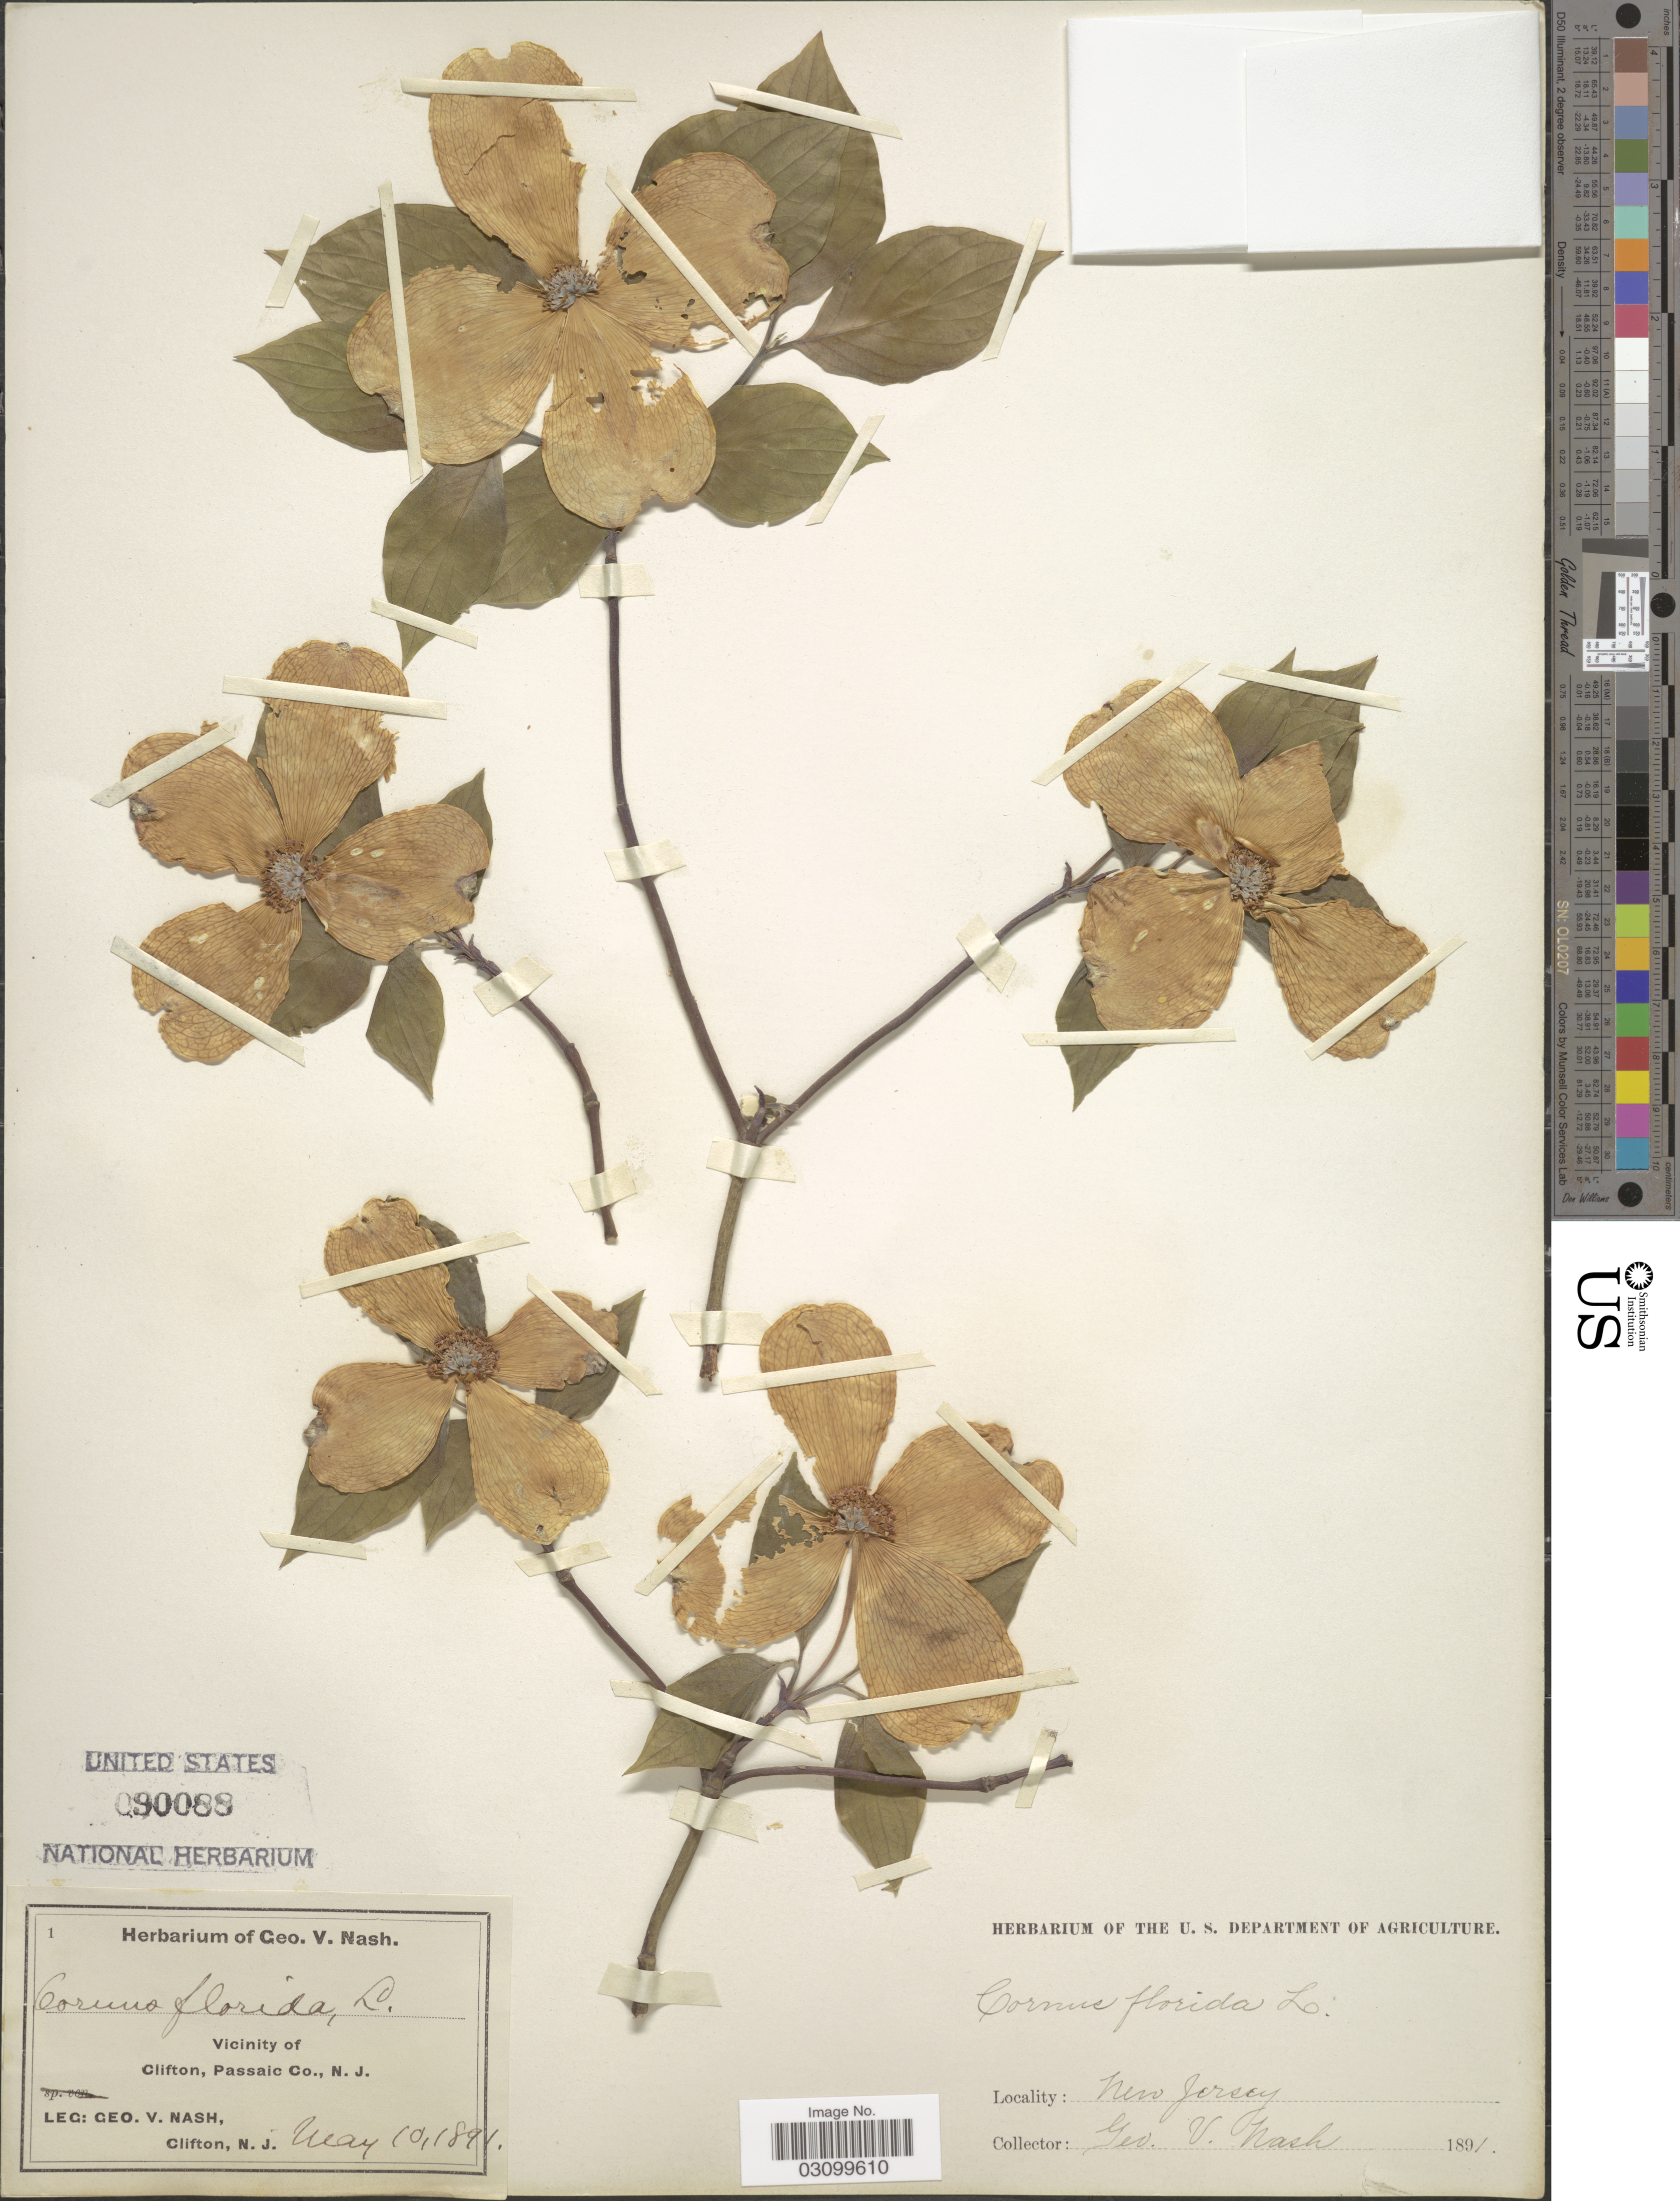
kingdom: Plantae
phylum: Tracheophyta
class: Magnoliopsida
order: Cornales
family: Cornaceae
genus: Cornus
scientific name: Cornus florida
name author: L.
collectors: G. V. Nash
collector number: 1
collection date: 1891-05-10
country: United States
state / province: New Jersey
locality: Vicinity of Clifton, Passaic Co.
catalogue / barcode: US 90088